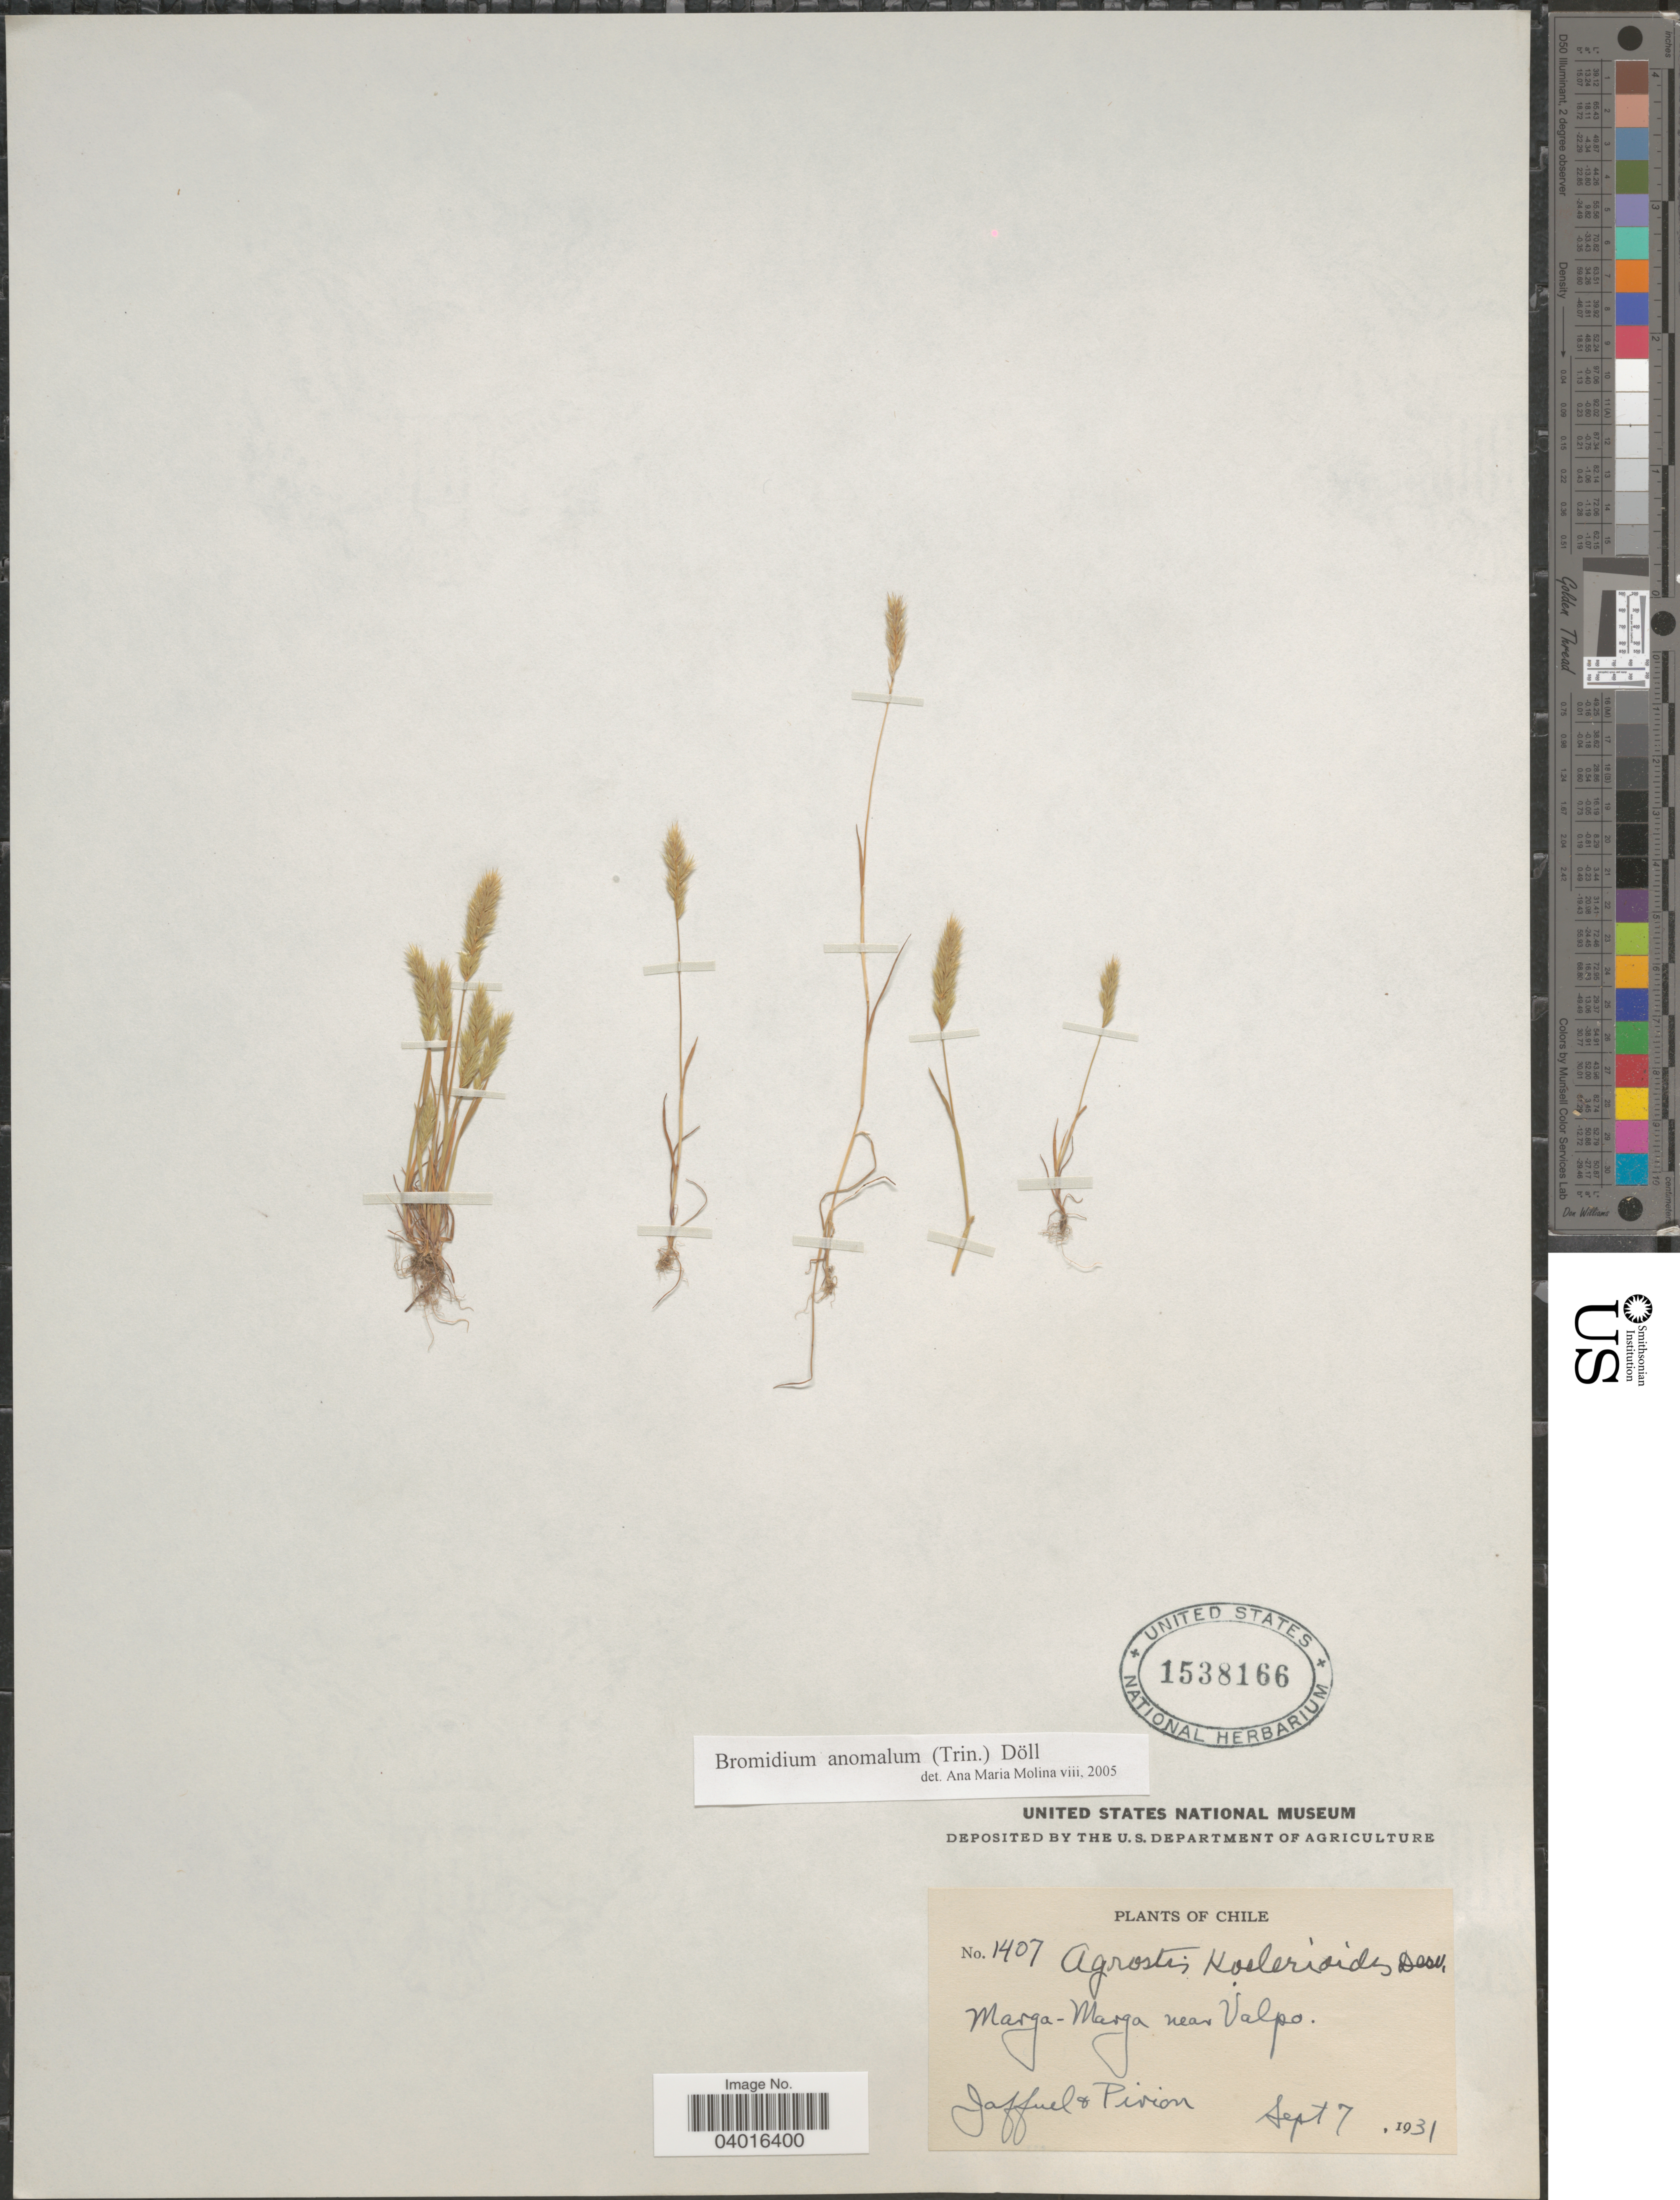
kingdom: Plantae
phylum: Tracheophyta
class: Liliopsida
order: Poales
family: Poaceae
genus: Bromidium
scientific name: Bromidium anomalum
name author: (Trin.) Döll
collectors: Jaffuel & Pirion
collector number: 1407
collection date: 1931-09-07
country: Chile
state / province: Valparaíso (V)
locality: Marga-Marga near Valpo.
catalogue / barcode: US 1538166